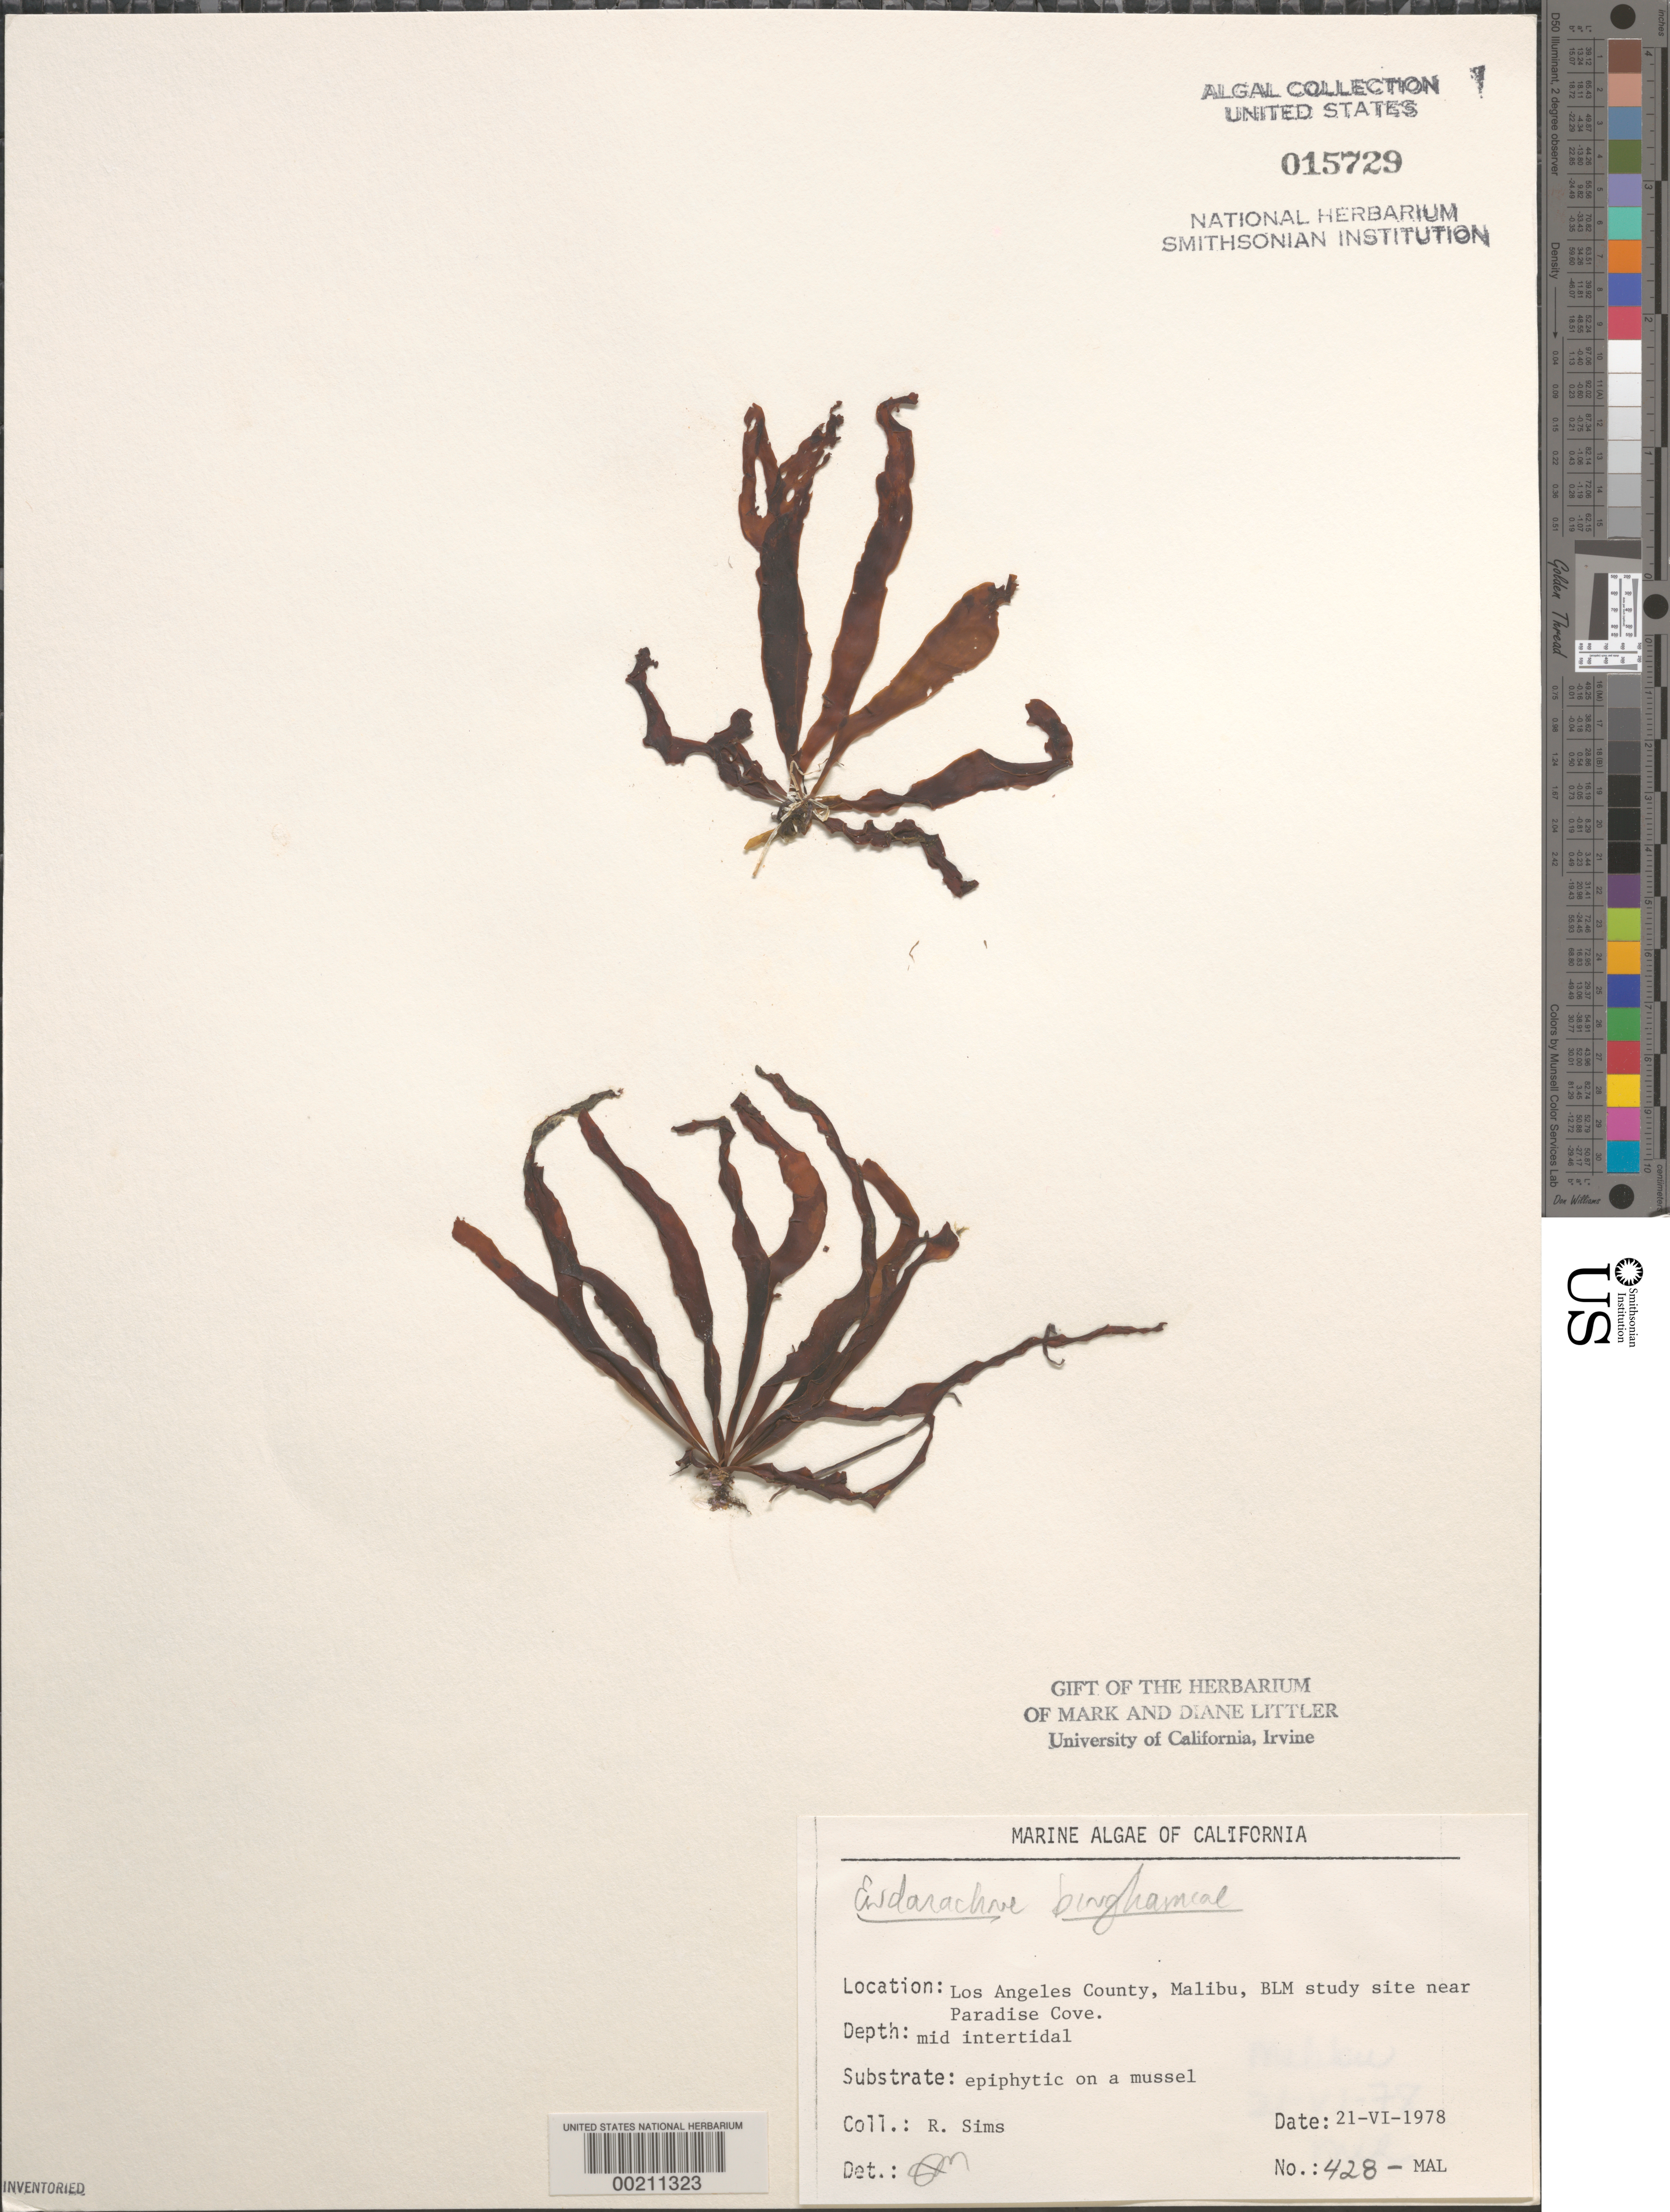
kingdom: Chromista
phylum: Ochrophyta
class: Phaeophyceae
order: Scytosiphonales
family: Scytosiphonaceae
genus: Petalonia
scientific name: Petalonia binghamiae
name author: (J. Agardh) K.L.Vinogr.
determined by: Algae name updating Project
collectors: R. H. Sims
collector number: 428-mal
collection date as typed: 21 Jun 1978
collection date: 1978-06-21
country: United States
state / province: California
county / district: Los Angeles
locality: Malibu, near Paradise Cove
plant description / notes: BLM-SOCALBIGHT Rocky Intertidal Survey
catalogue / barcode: US 15729